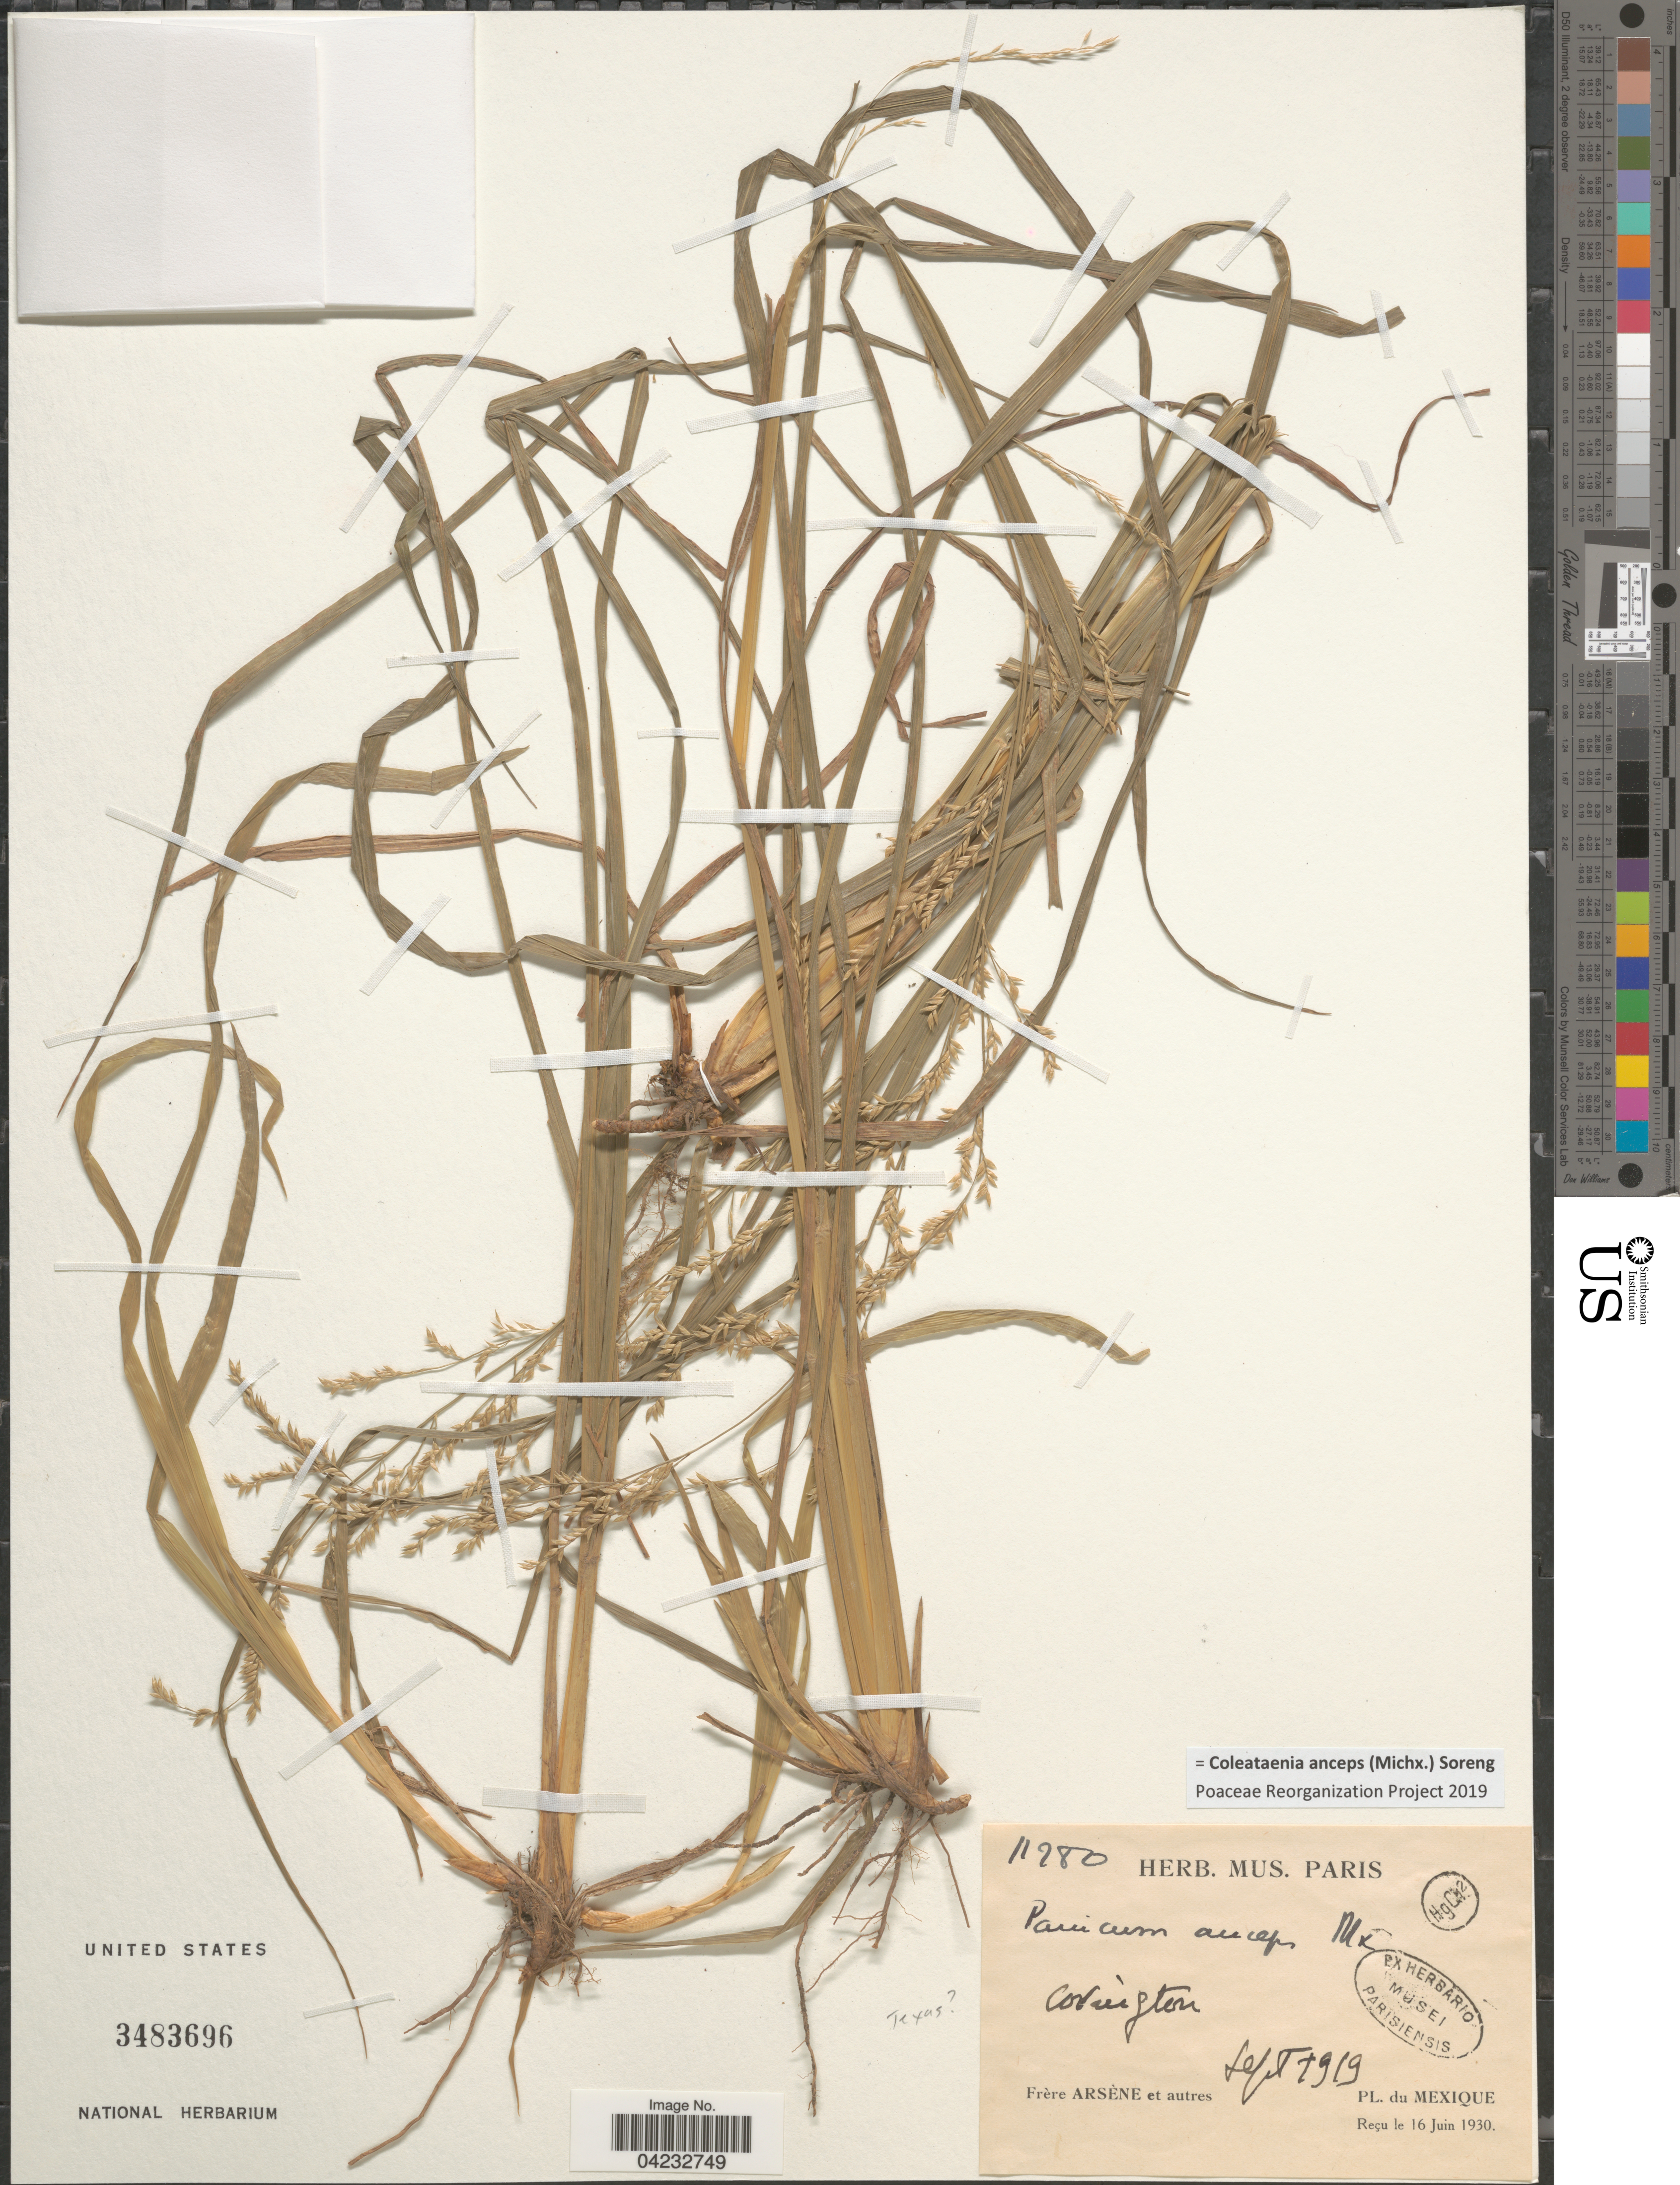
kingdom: Plantae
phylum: Tracheophyta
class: Liliopsida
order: Poales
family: Poaceae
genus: Coleataenia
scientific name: Coleataenia anceps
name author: (Michx.) Soreng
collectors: F. Hyacinth & et al.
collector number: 11280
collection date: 1919-09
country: United States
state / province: Texas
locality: Covington.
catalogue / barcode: US 3483696